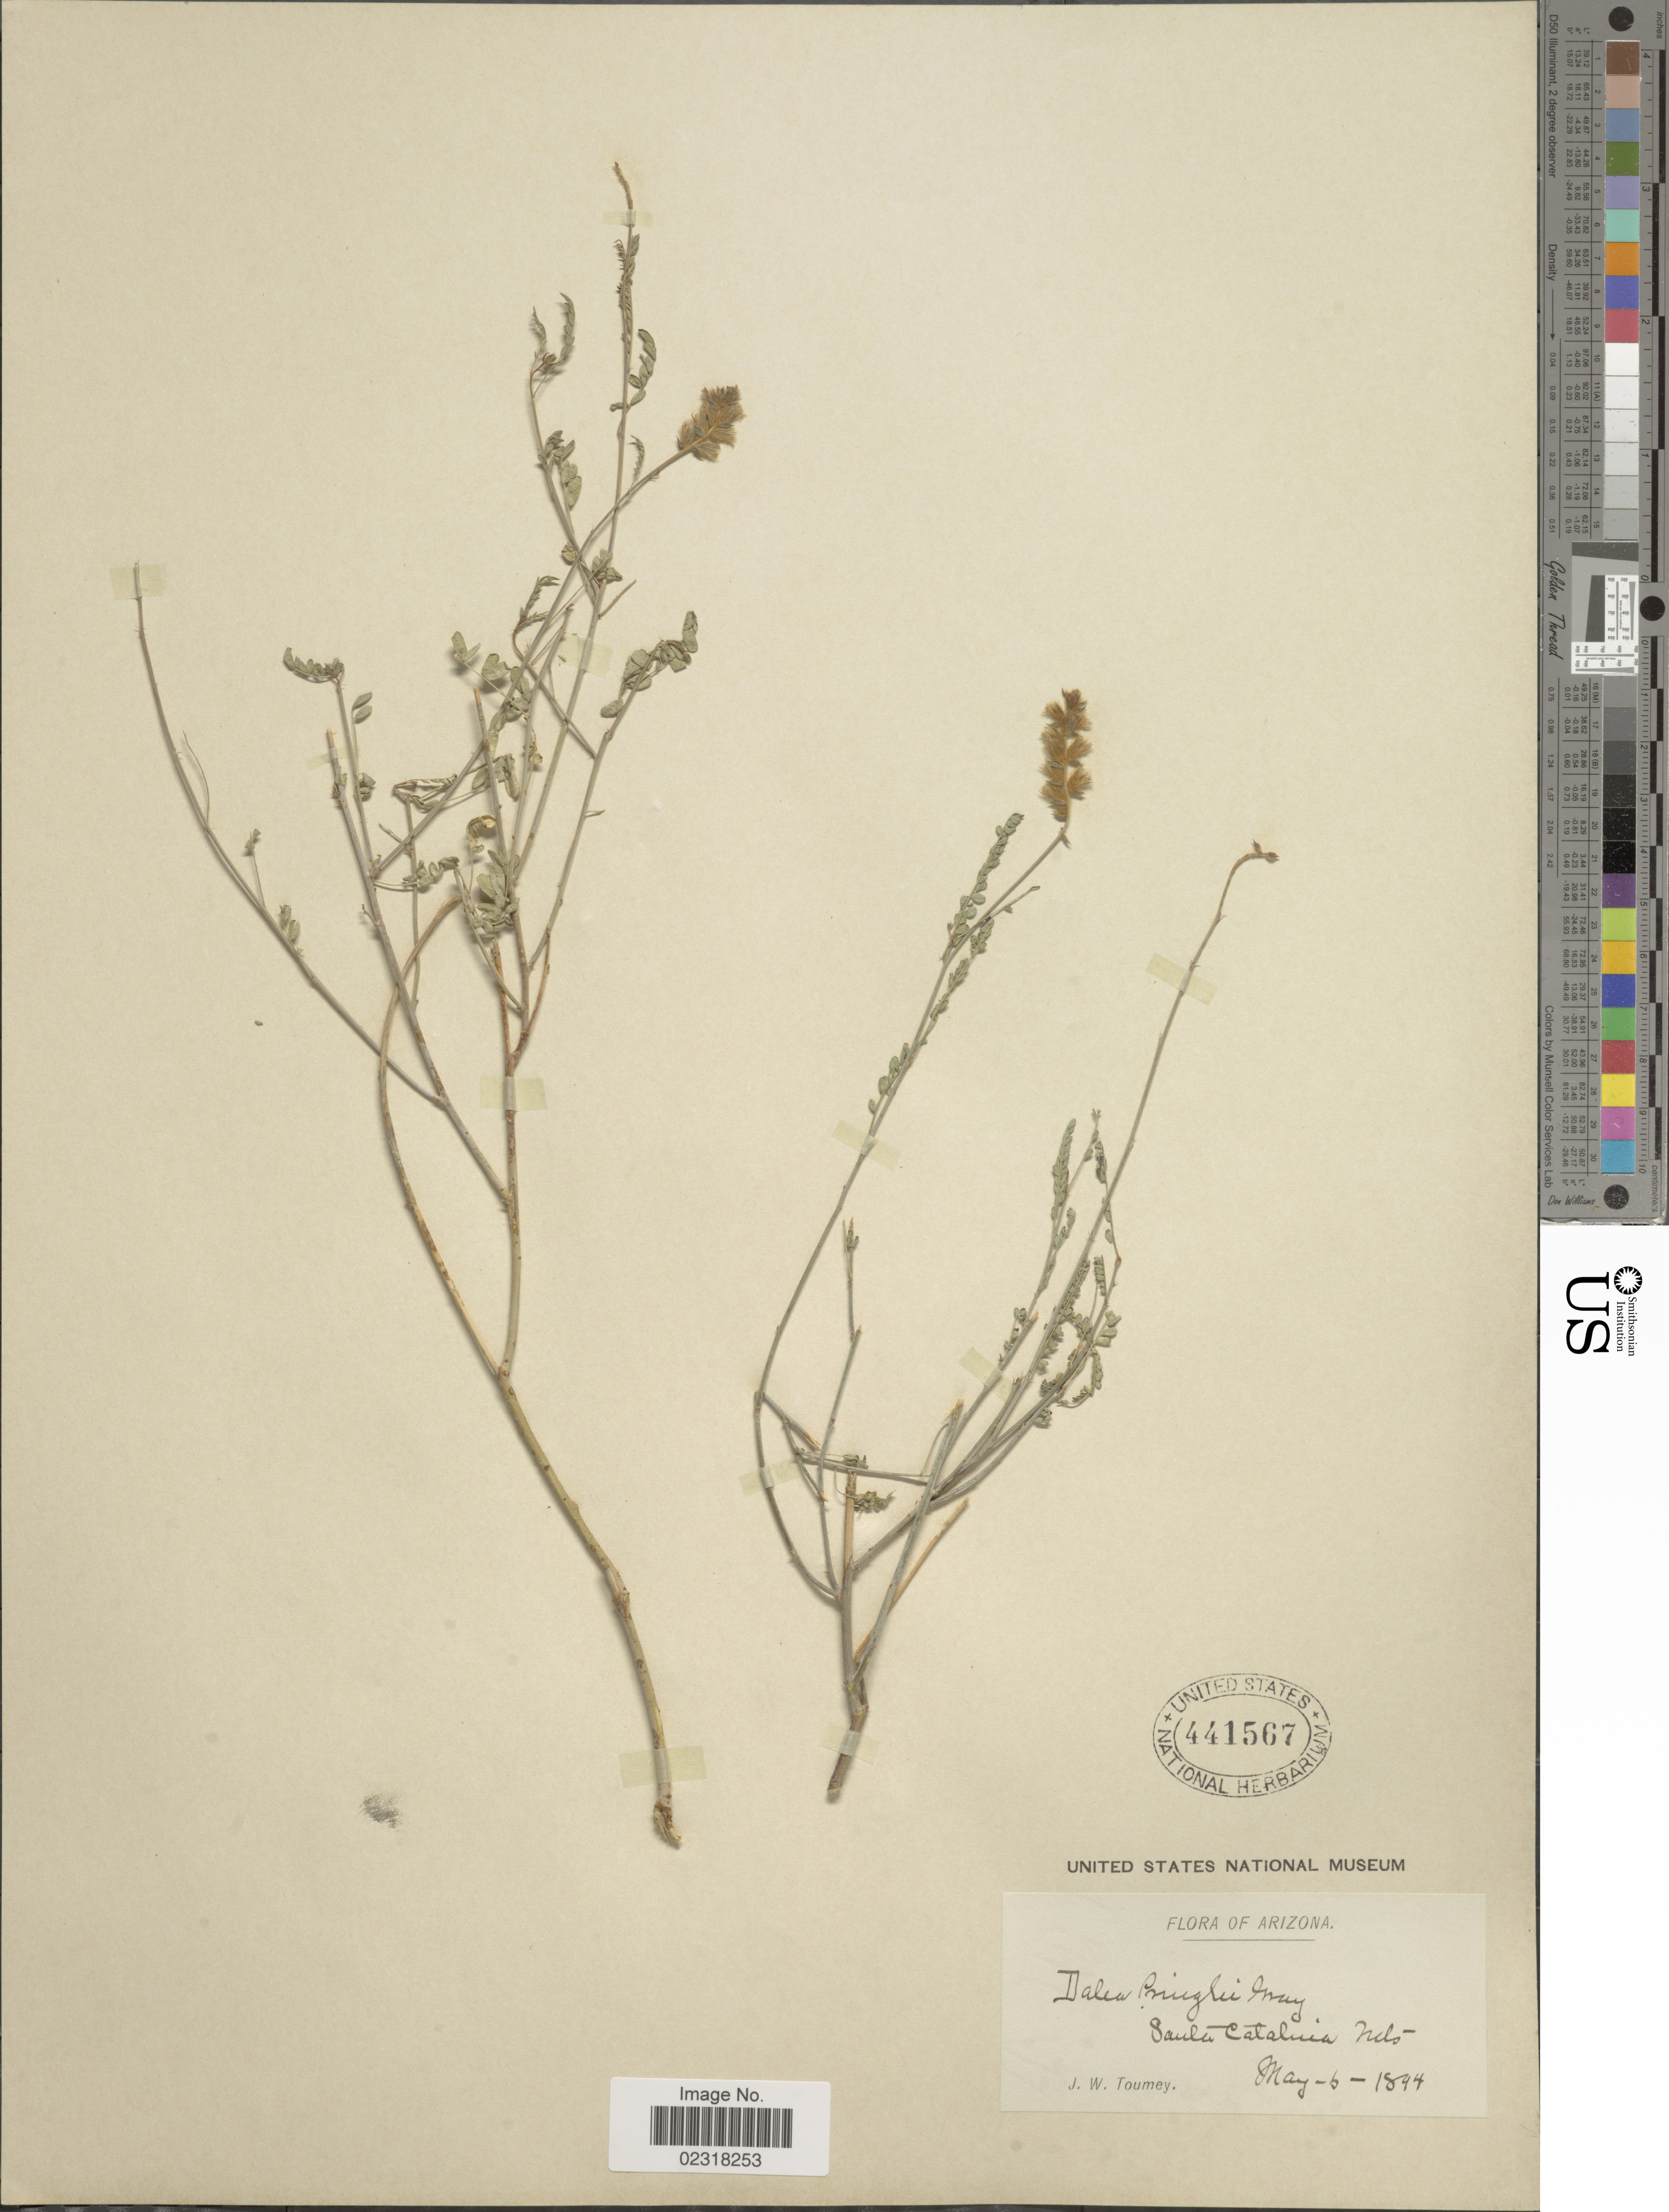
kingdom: Plantae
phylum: Tracheophyta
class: Magnoliopsida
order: Fabales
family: Fabaceae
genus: Dalea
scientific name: Dalea pringlei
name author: A. Gray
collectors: J. W. Toumey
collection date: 1894-05-06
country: United States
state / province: Arizona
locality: Santa Catlina Mts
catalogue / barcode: US 441567